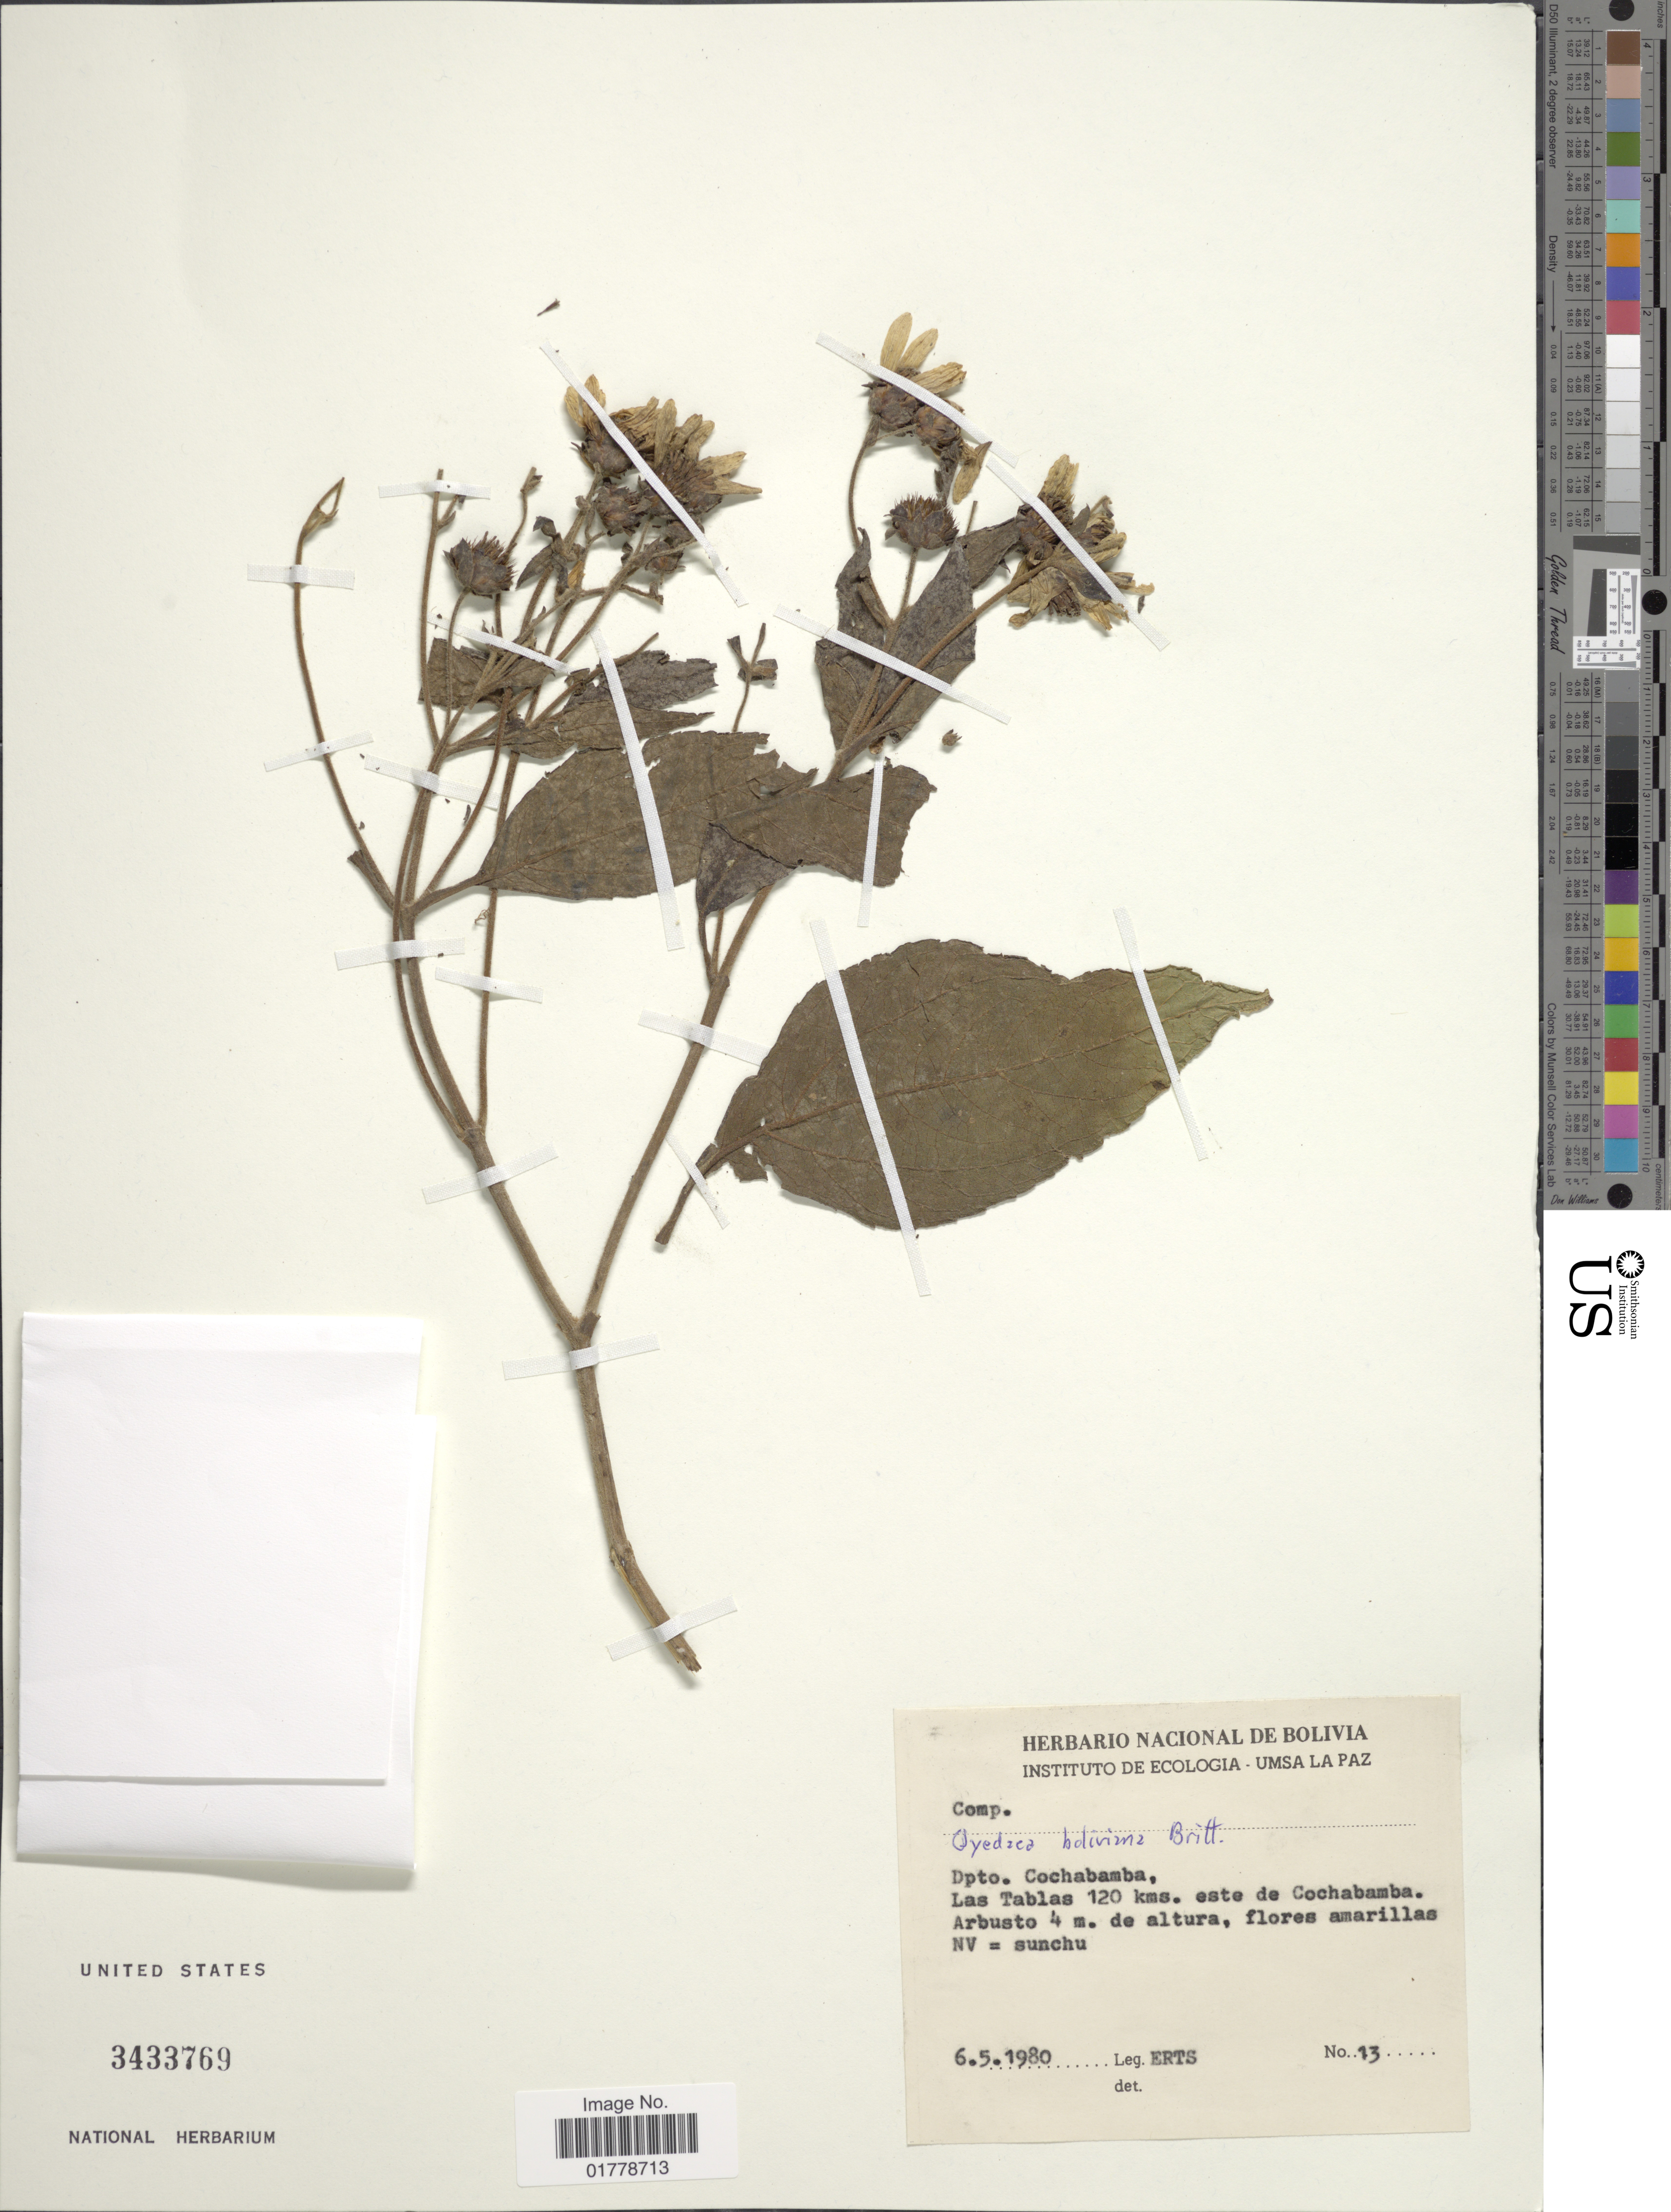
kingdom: Plantae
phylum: Tracheophyta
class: Magnoliopsida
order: Asterales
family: Asteraceae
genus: Oyedaea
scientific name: Oyedaea boliviana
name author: Britton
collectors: Erts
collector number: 13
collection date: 1980-05-06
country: Bolivia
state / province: Cochabamba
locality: Dpto. Cochabamba. Las Tablas 120 kms. este de Cochabamba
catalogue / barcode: US 3433769